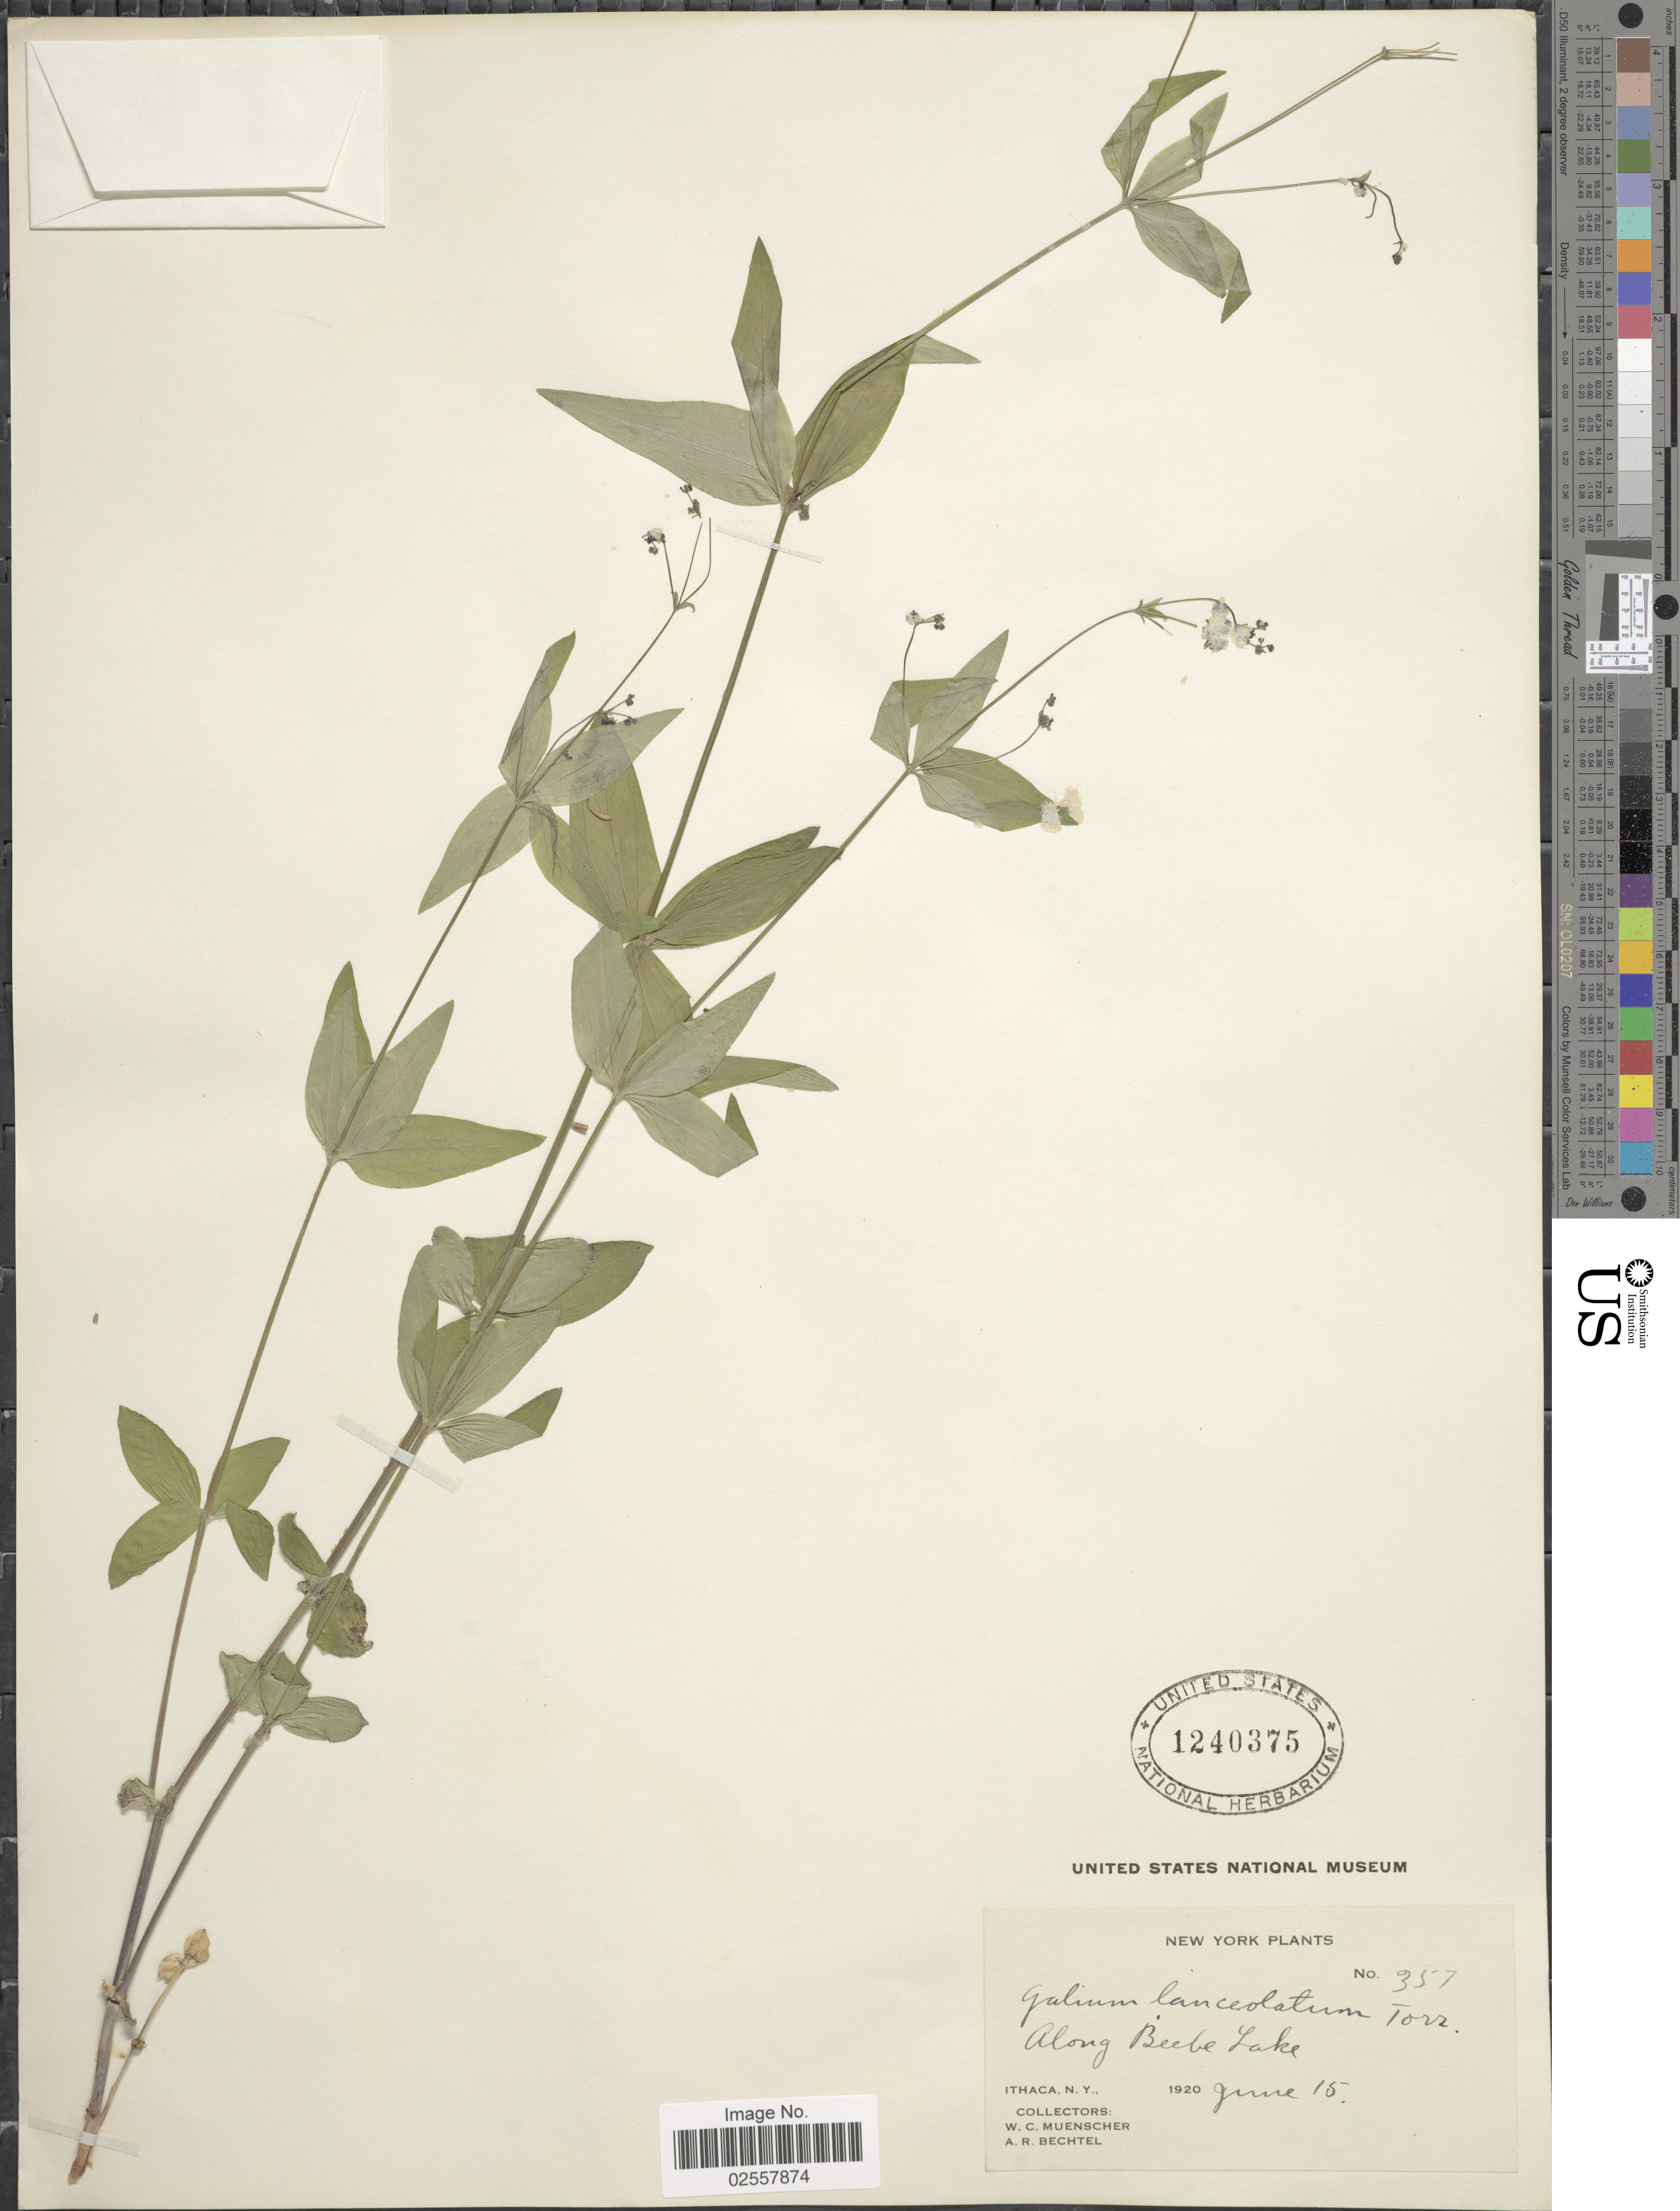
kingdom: Plantae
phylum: Tracheophyta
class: Magnoliopsida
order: Gentianales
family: Rubiaceae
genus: Galium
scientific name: Galium lanceolatum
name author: (Torr. & A. Gray) Torr.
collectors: W. Muenscher & A. Bechtel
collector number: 357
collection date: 1920-06-15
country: United States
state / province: New York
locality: Along Beebe Lake, Ithaca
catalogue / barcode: US 1240375